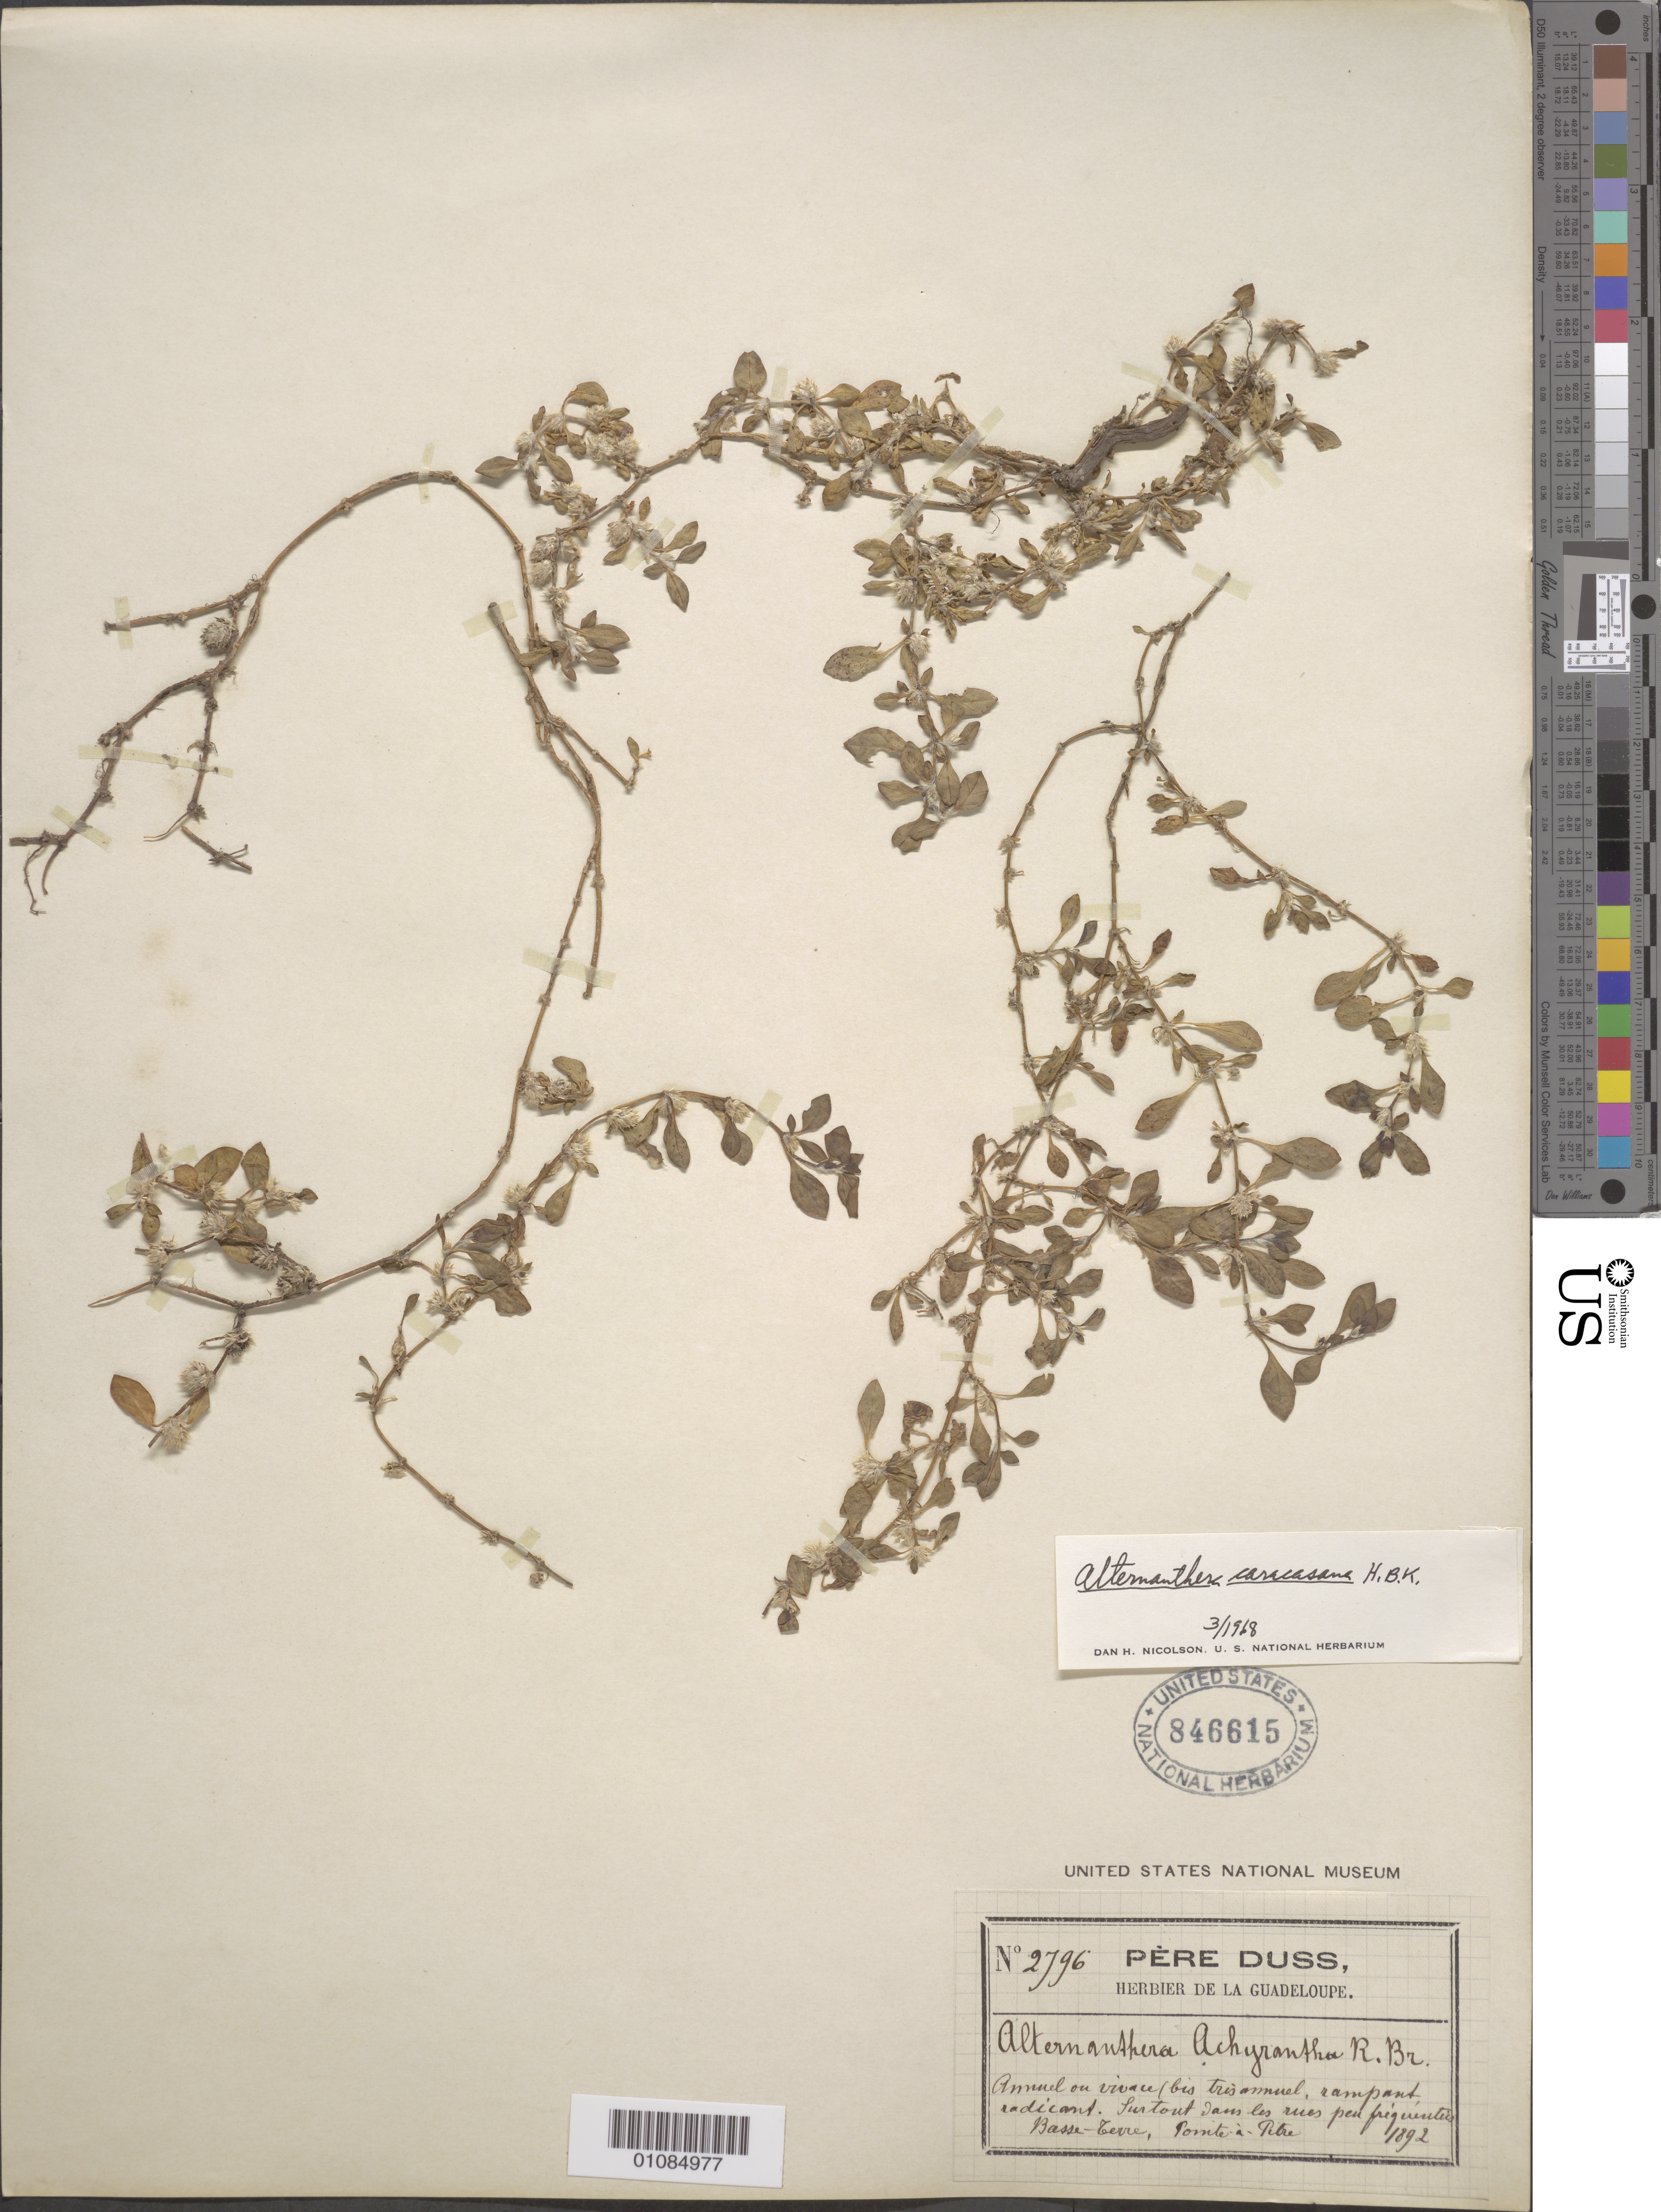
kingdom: Plantae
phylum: Tracheophyta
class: Magnoliopsida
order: Caryophyllales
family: Amaranthaceae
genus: Alternanthera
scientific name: Alternanthera caracasana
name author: Kunth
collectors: Père Duss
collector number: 2796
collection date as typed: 1892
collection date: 1892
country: Guadeloupe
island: Basse Terre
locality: Pointe-a-Pitre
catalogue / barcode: US 846615